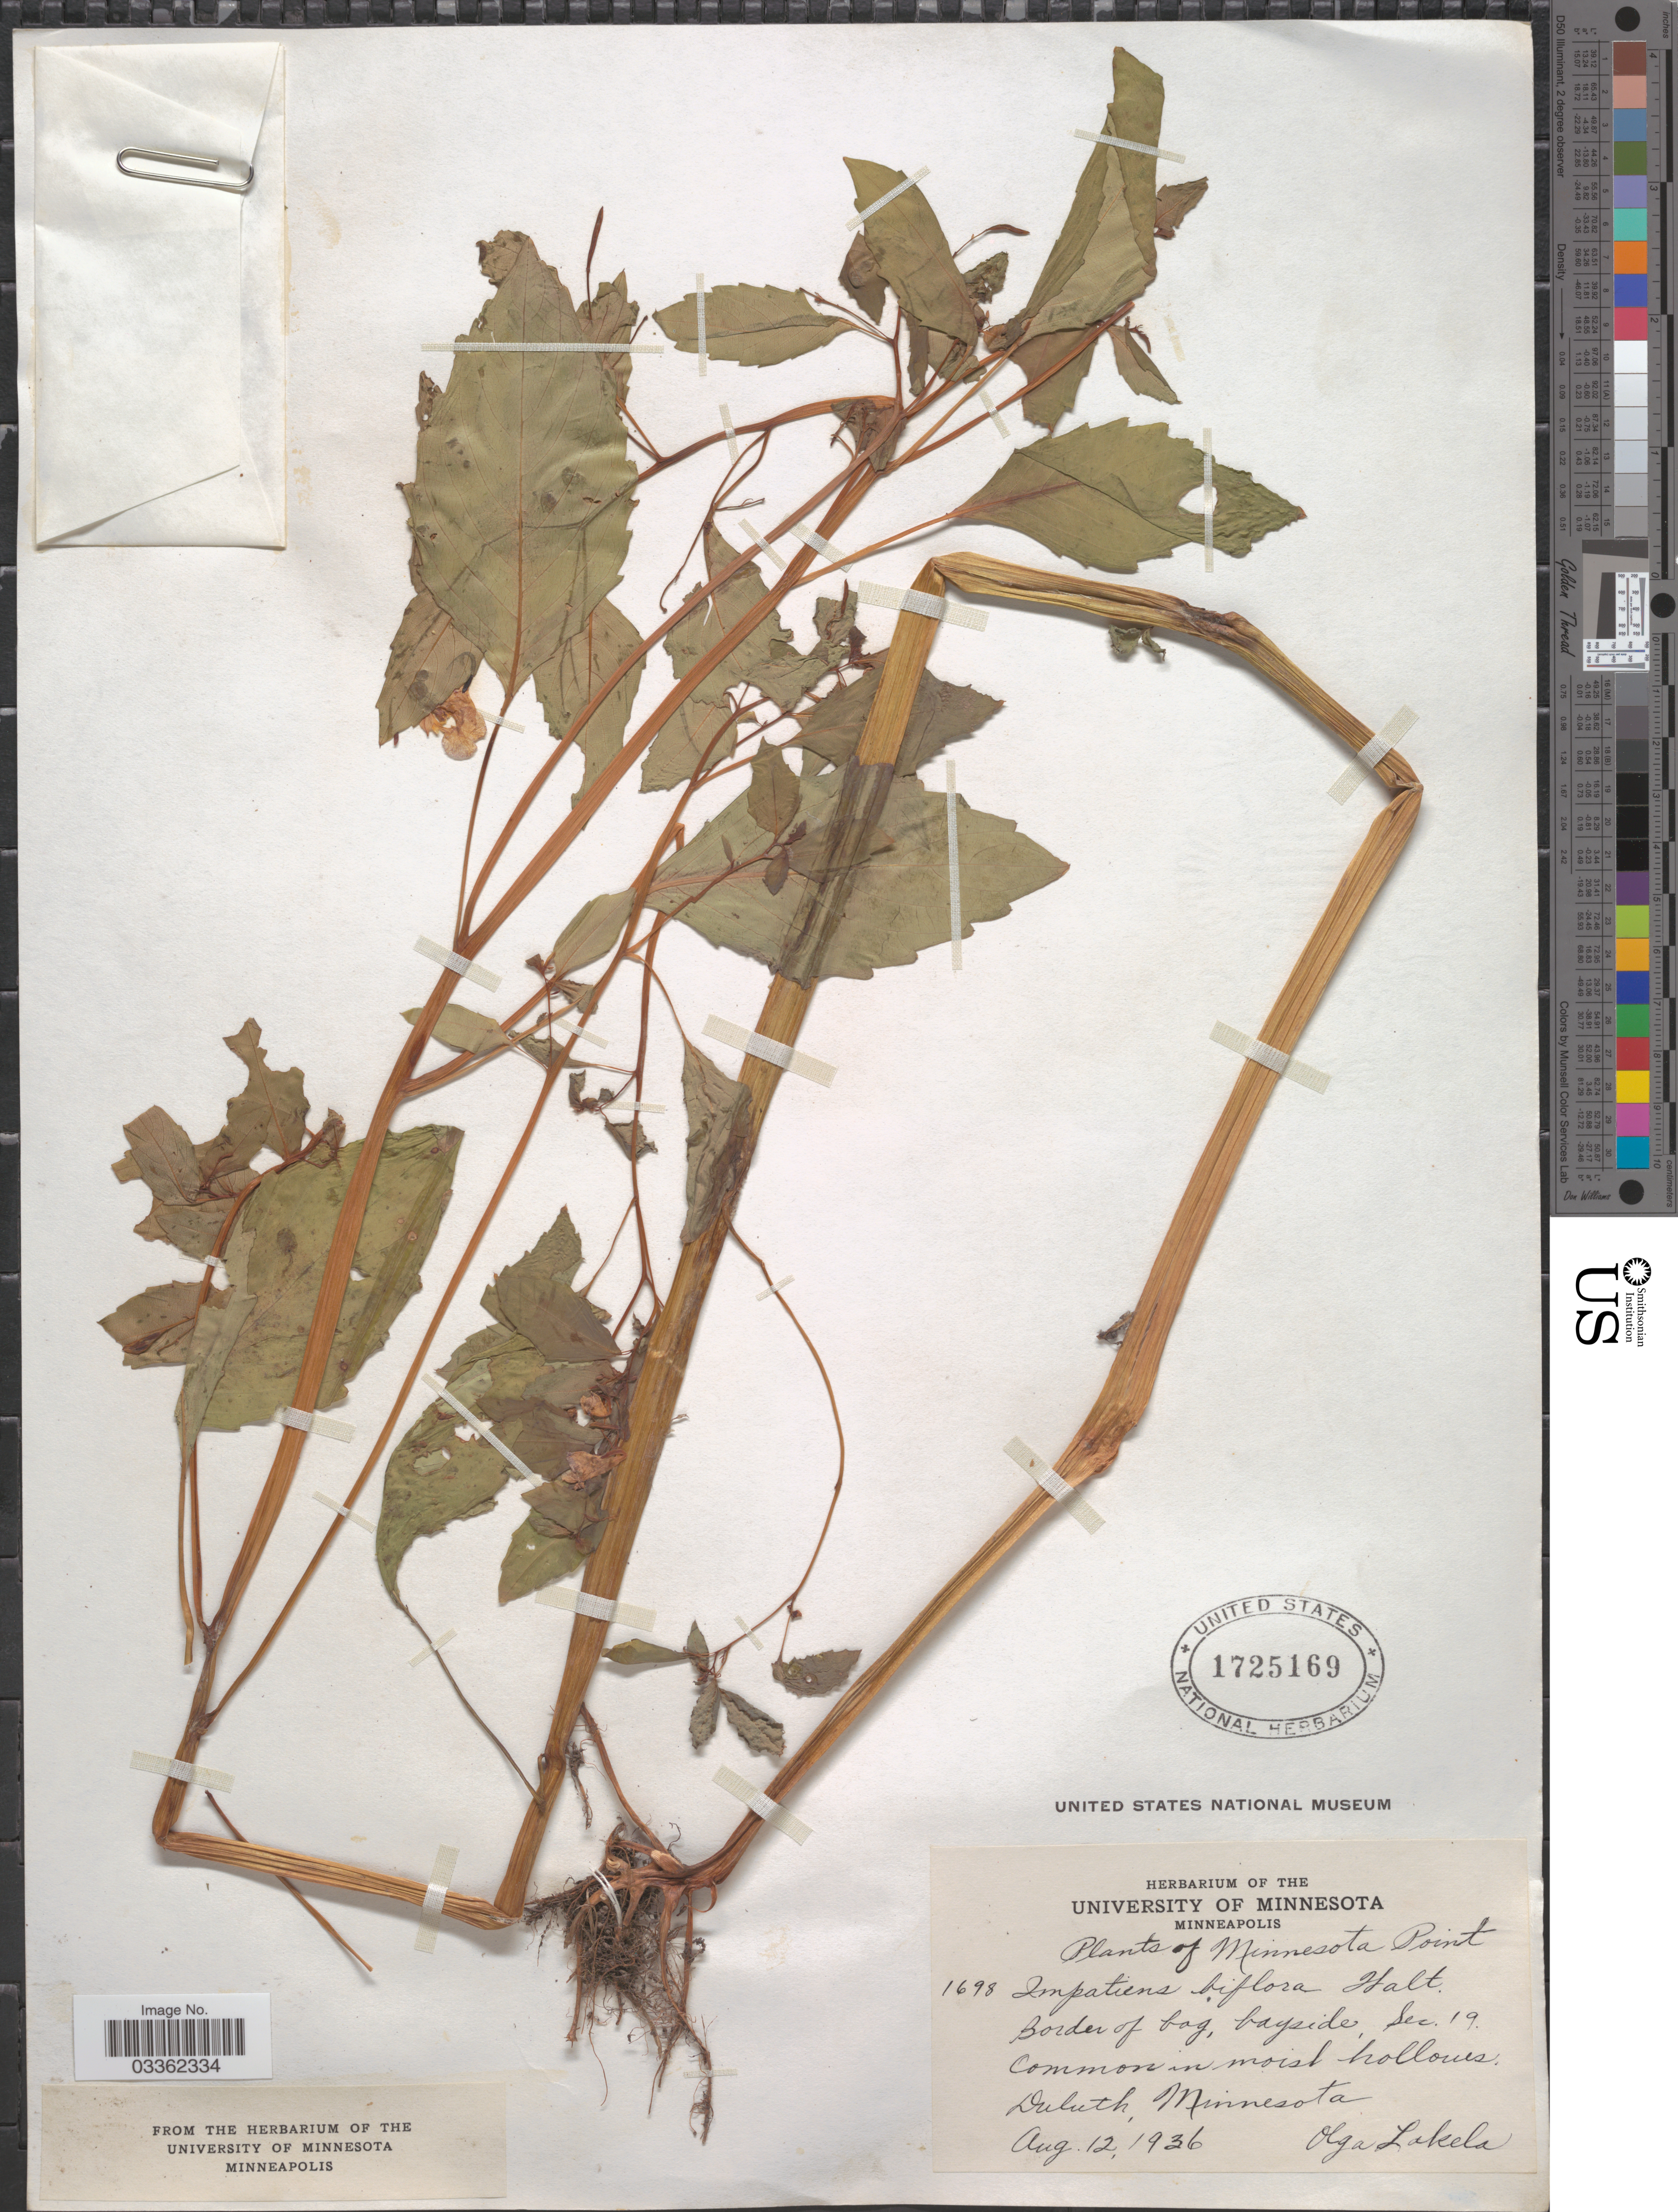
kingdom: Plantae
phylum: Tracheophyta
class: Magnoliopsida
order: Ericales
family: Balsaminaceae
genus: Impatiens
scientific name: Impatiens capensis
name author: Meerb.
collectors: O. K. Lakela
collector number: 1698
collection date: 1936-08-12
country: United States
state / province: Minnesota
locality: Border of bog, bayside, sec. 19. Common in moist hollows, Dulutch.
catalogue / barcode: US 1725169